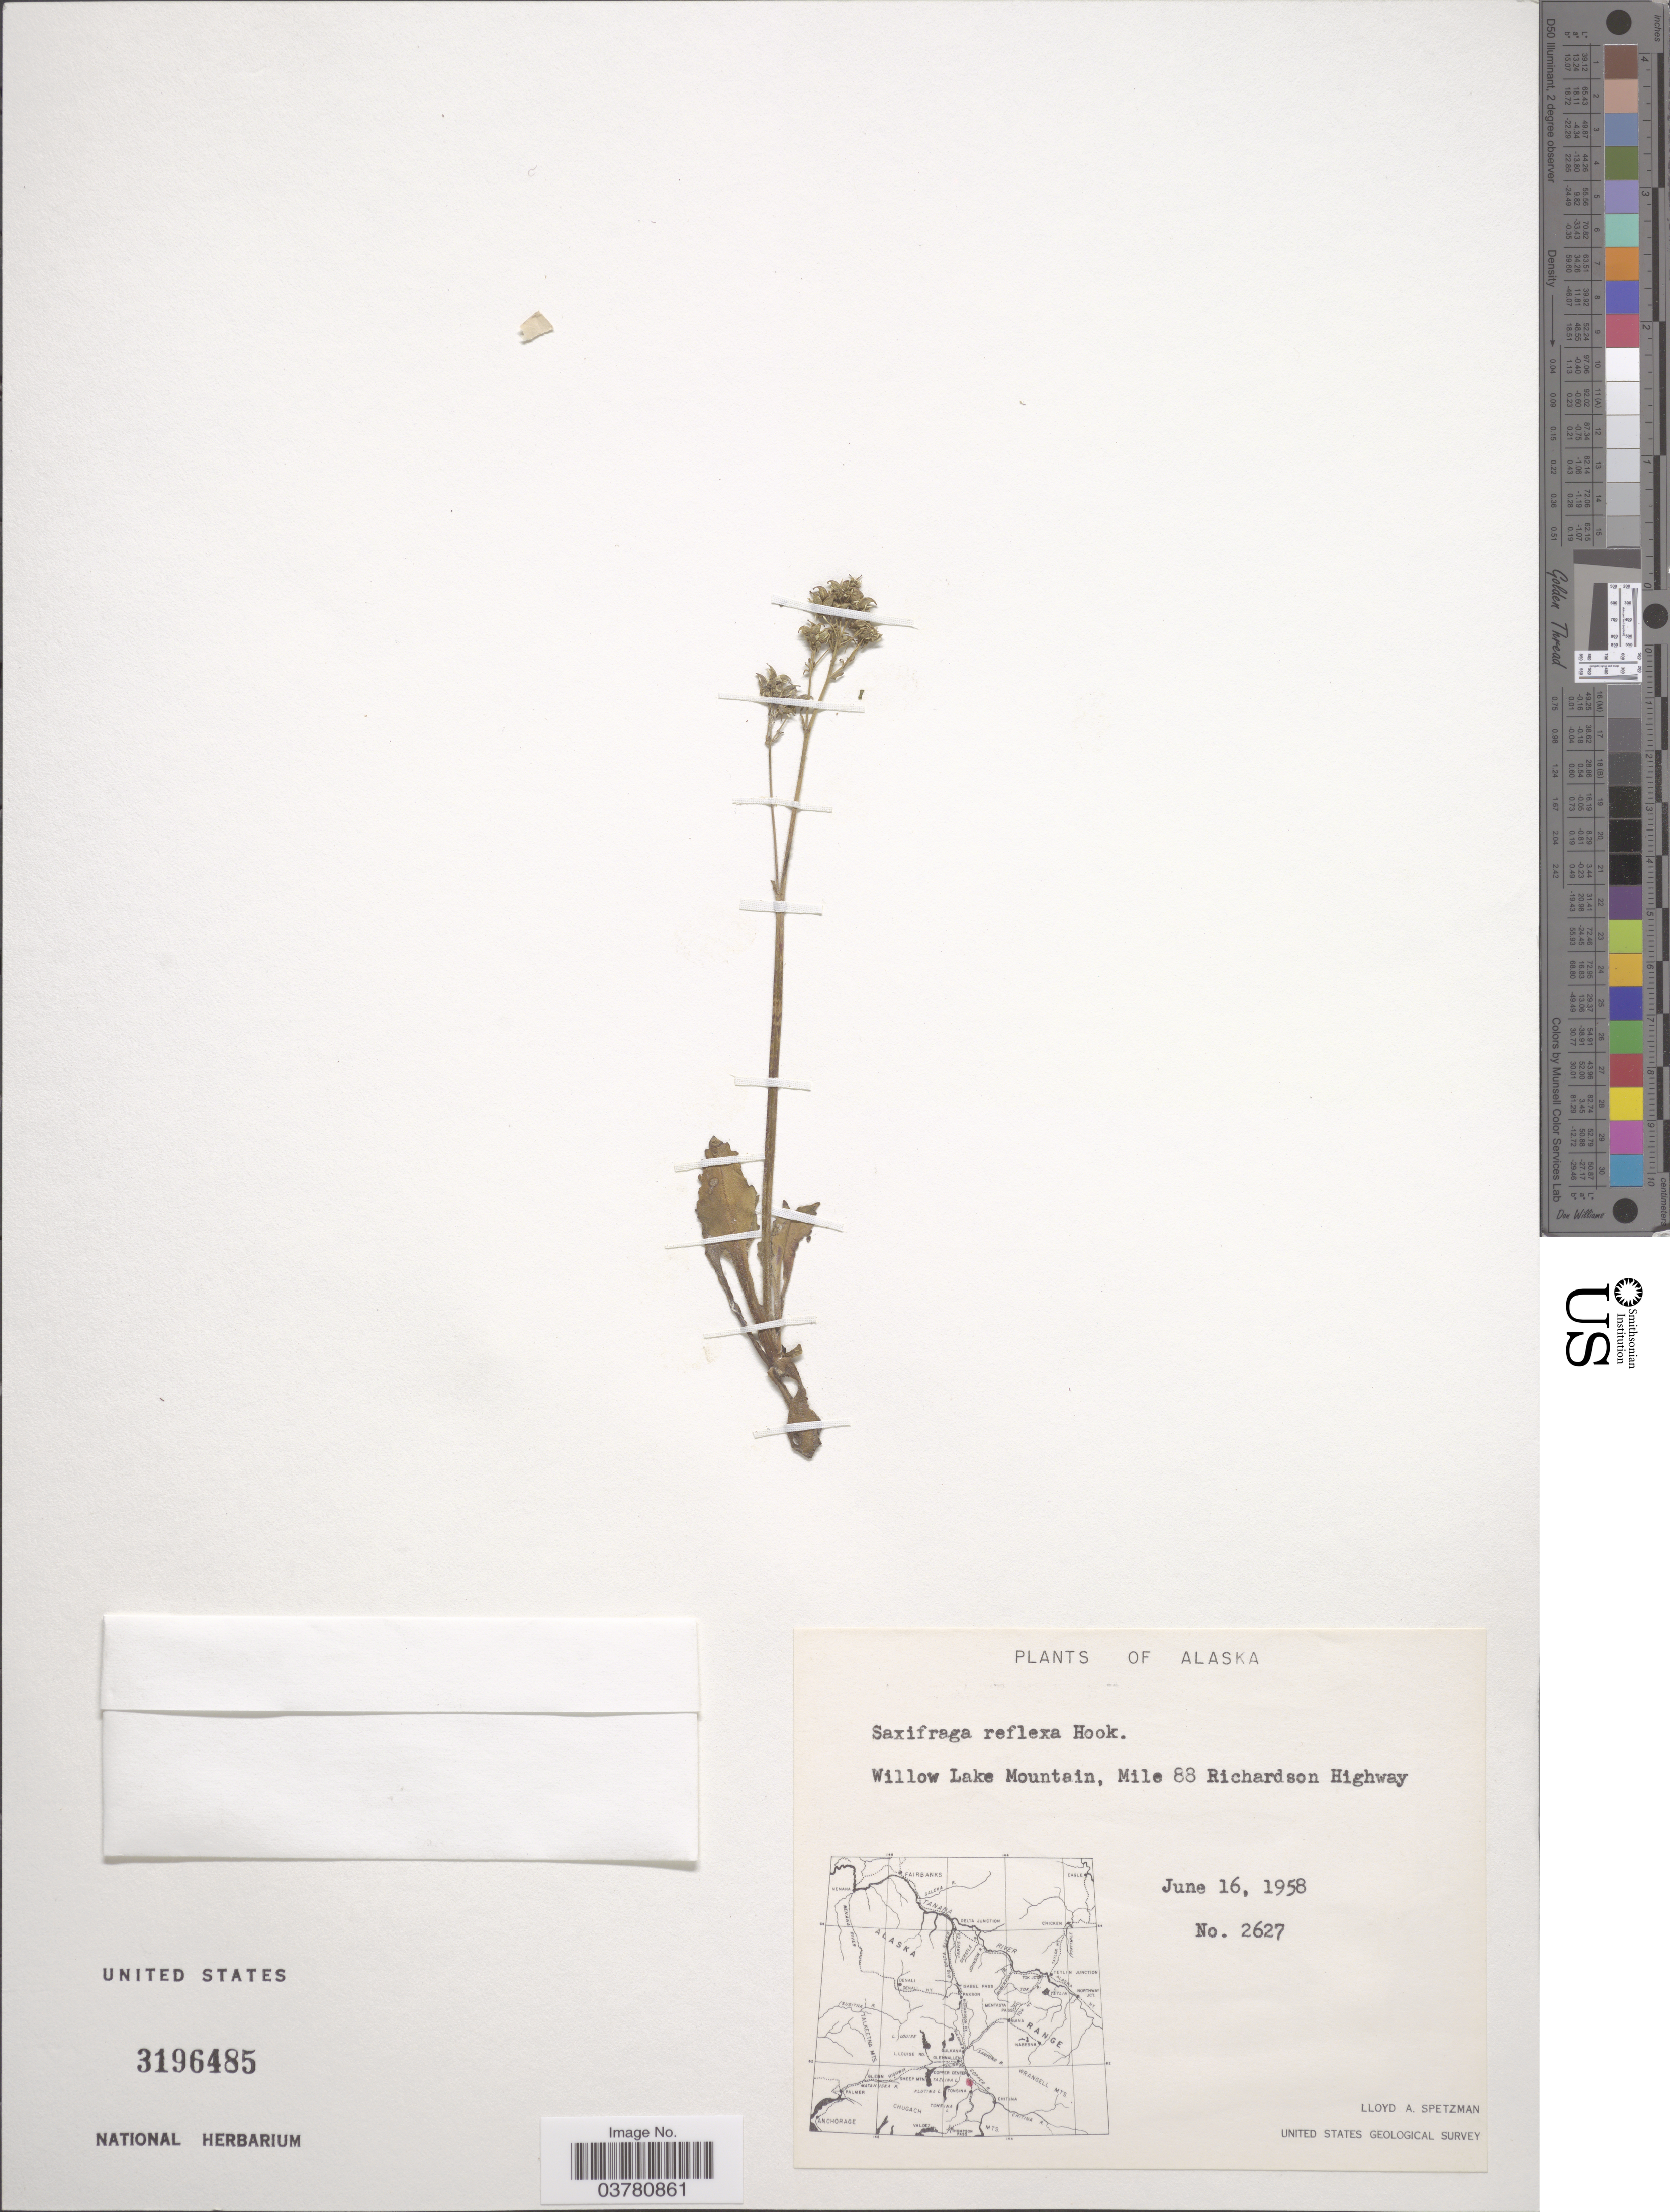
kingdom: Plantae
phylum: Tracheophyta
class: Magnoliopsida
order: Saxifragales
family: Saxifragaceae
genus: Micranthes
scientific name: Micranthes reflexa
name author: (Hook.) Small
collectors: L. Spetzman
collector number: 2627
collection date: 1958-06-16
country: United States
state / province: Alaska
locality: Willow Lake Mountain, Mile 88 Richardson Highway. United States Geological Survey.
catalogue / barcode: US 3196485